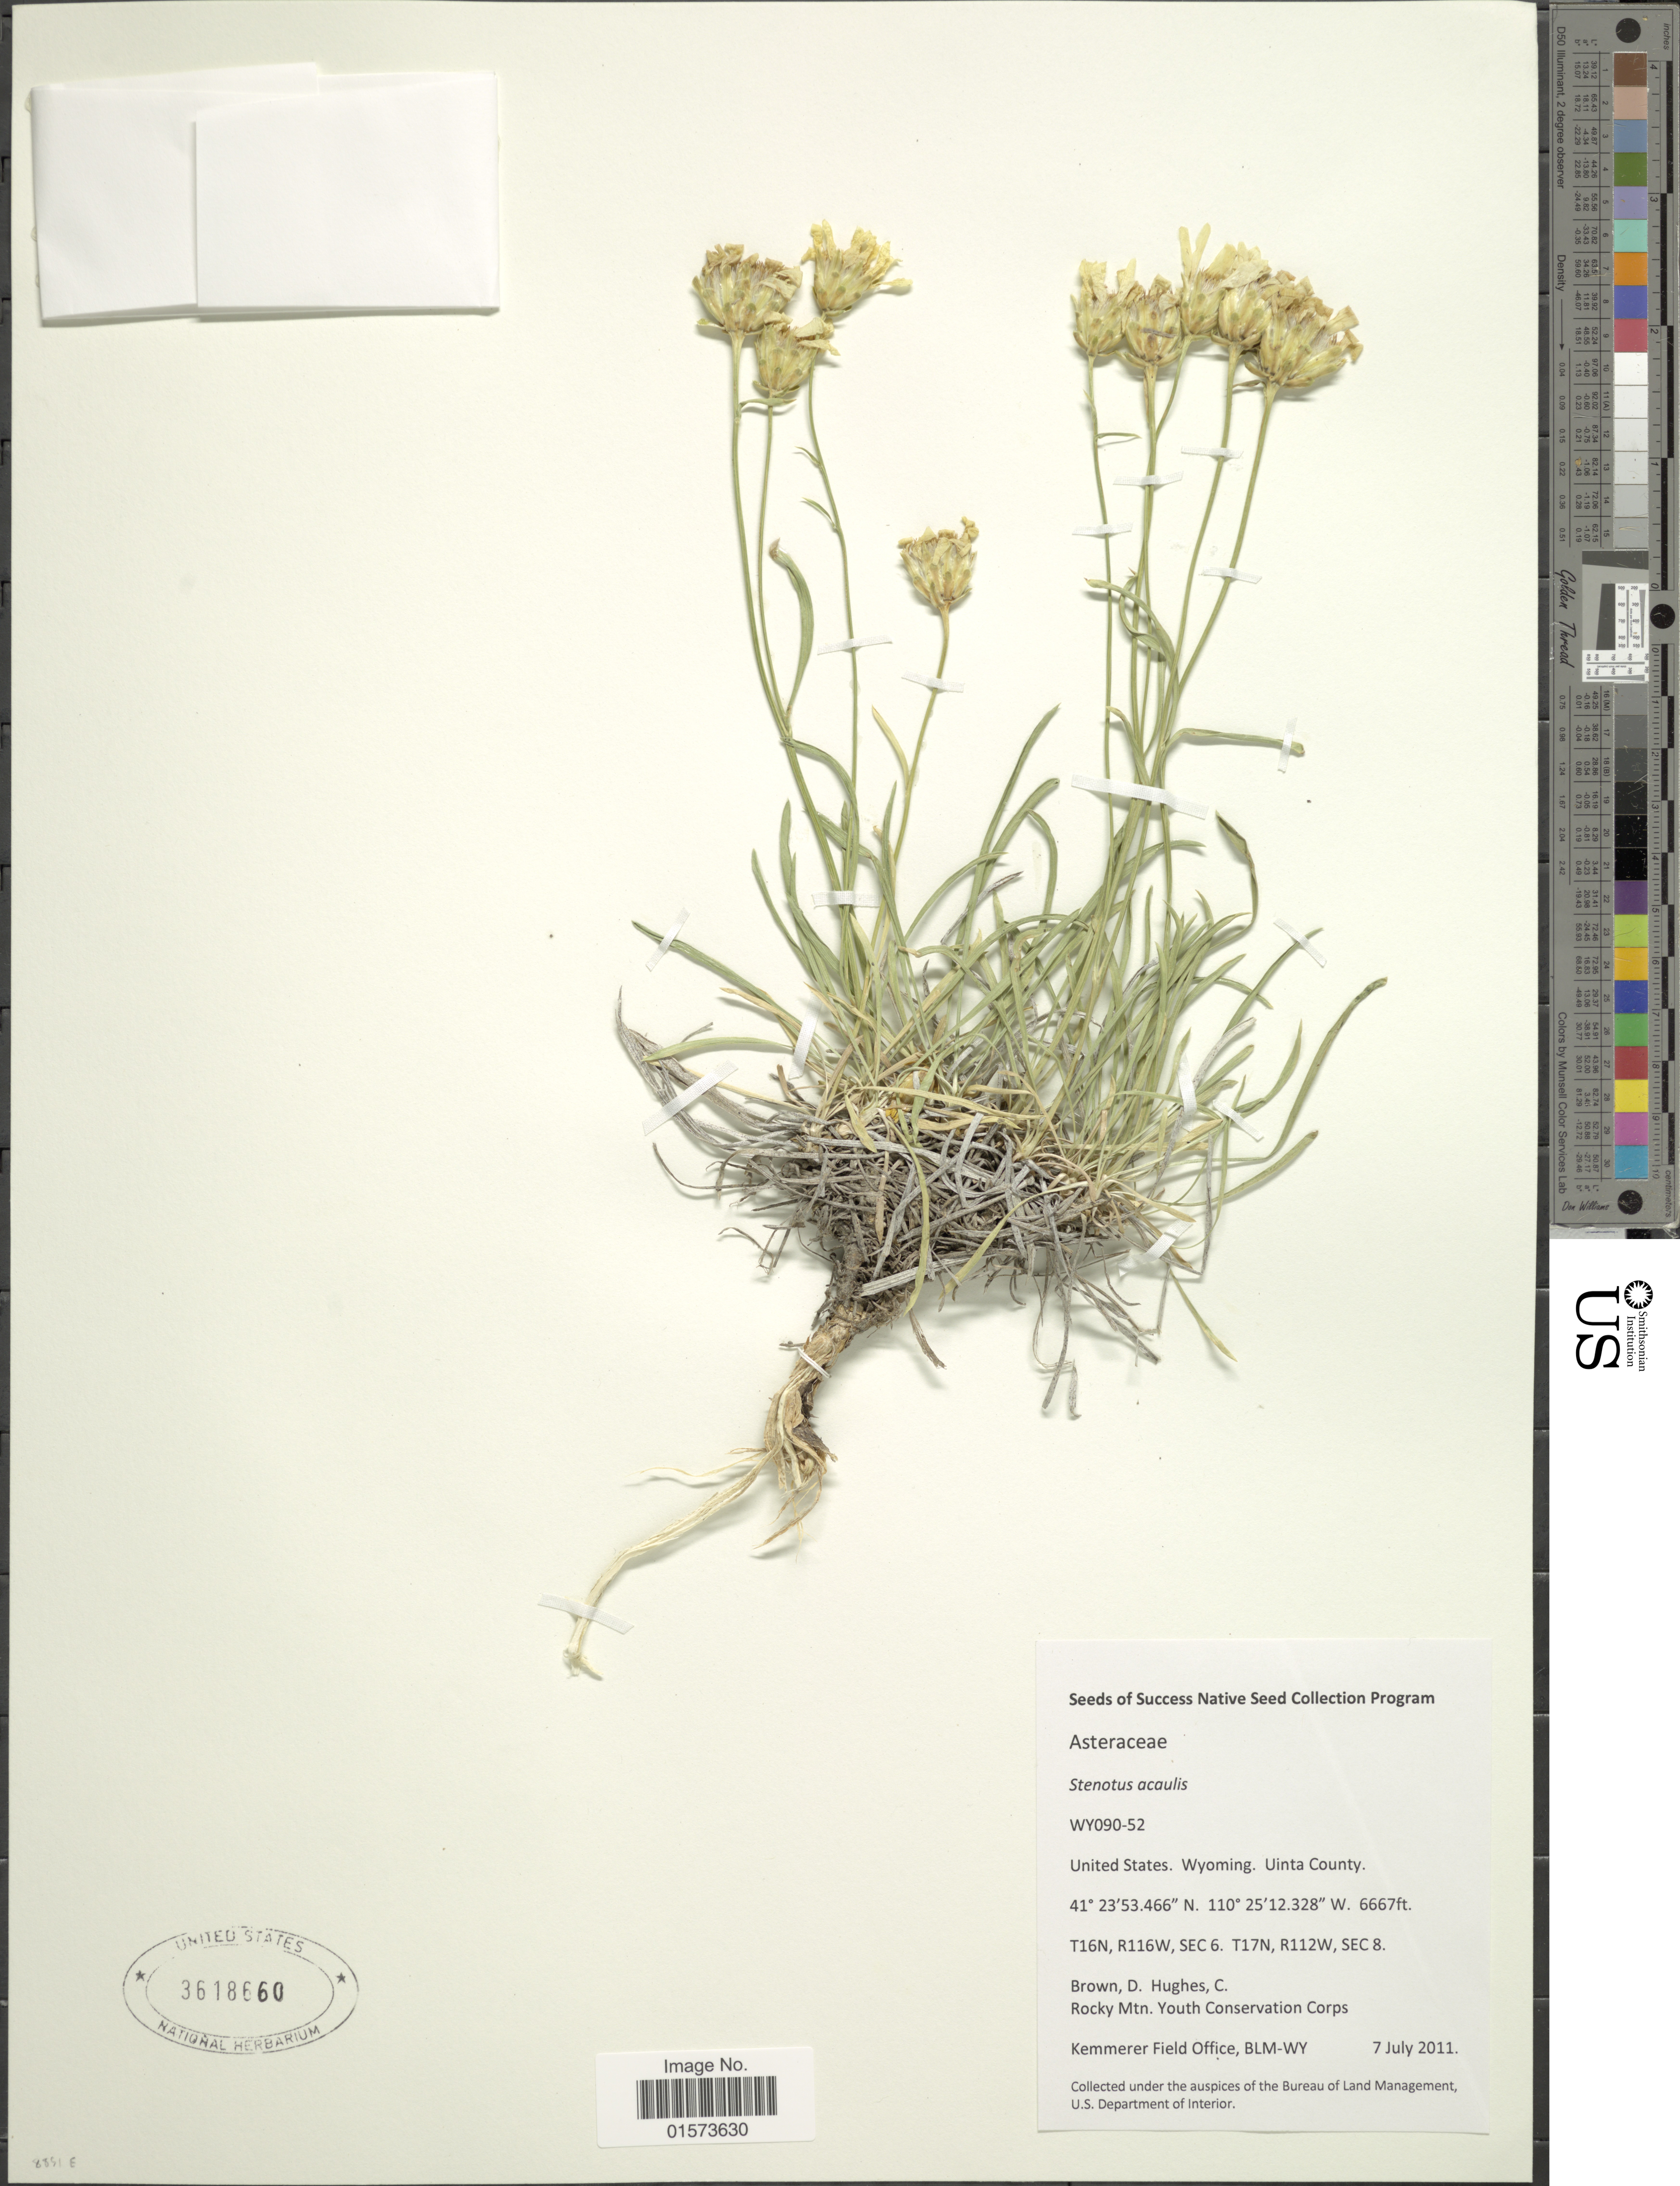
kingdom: Plantae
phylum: Tracheophyta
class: Magnoliopsida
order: Asterales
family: Asteraceae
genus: Stenotus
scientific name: Stenotus acaulis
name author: (Nutt.) Nutt.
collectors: D. Brown, C. E. Hughes & Rocky Mountain (Colorado) Youth Corps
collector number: WY090-52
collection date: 2011-07-07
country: United States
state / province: Wyoming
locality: Uinta County, T16N, R116W, Sec6., T17N, R112W, Sec 8.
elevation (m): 2032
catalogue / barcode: US 3618660